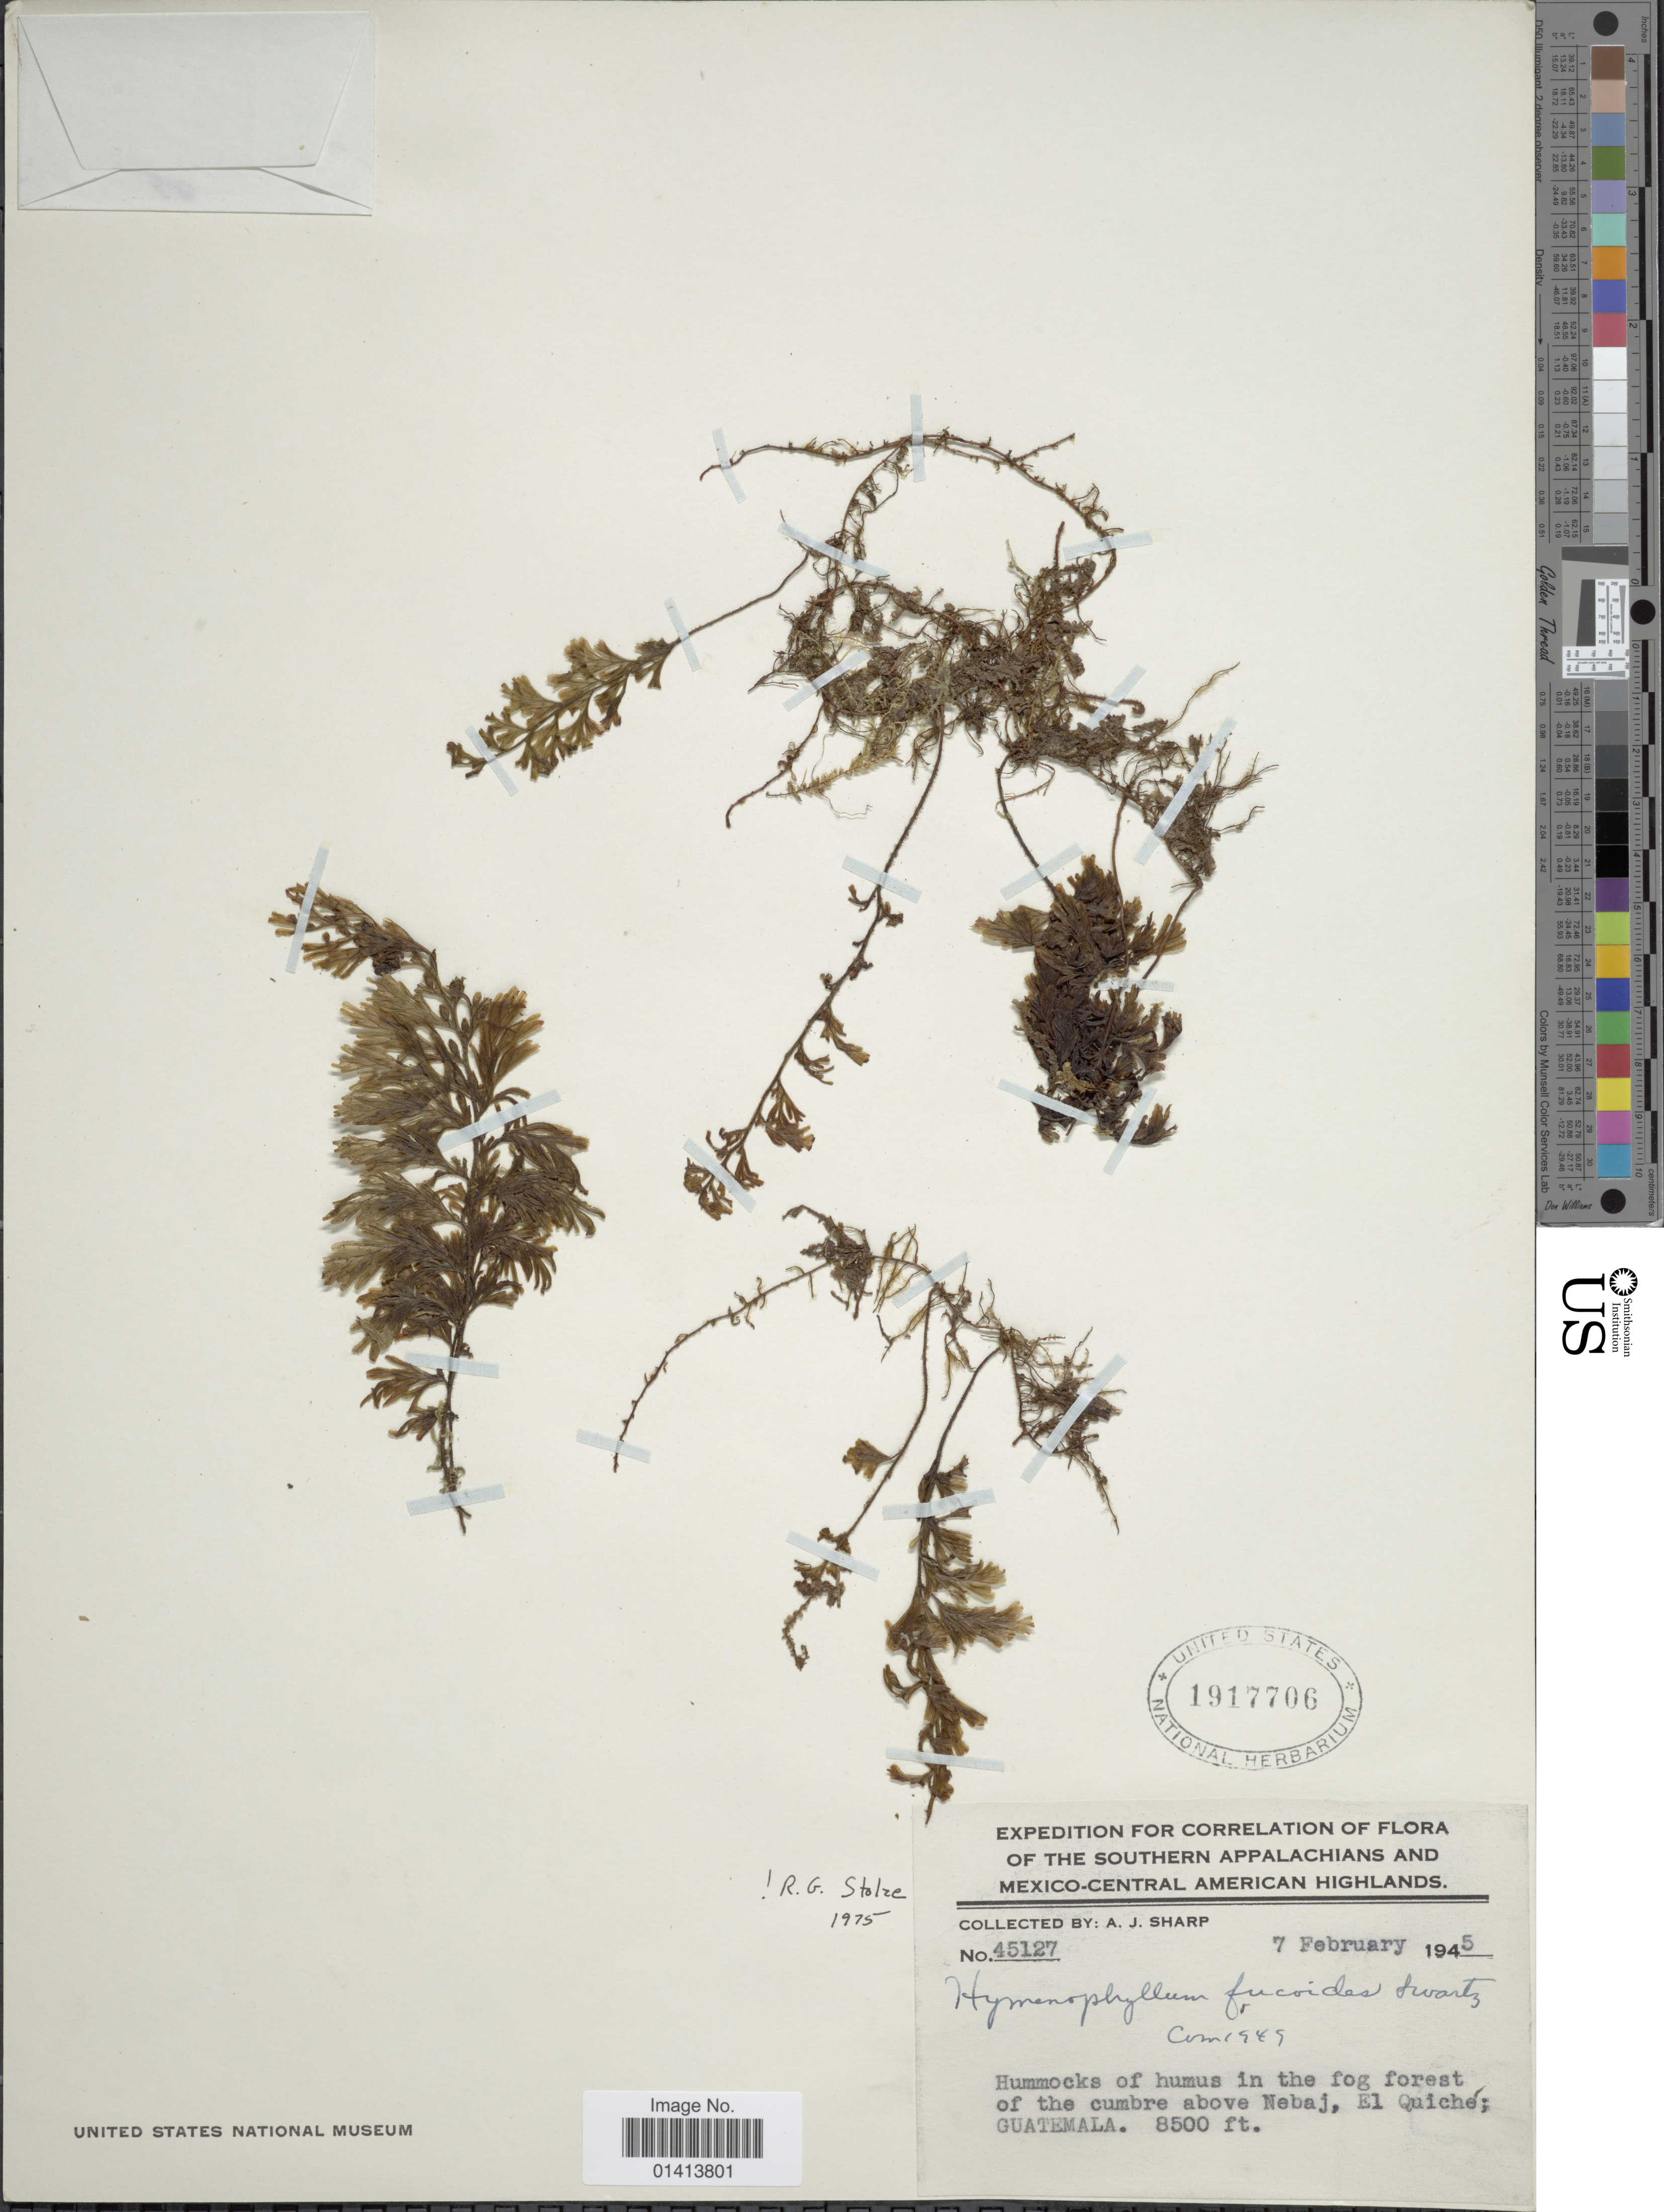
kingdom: Plantae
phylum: Tracheophyta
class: Polypodiopsida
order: Hymenophyllales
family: Hymenophyllaceae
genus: Hymenophyllum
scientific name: Hymenophyllum fucoides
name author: (Sw.) Sw.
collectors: A. J. Sharp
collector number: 45127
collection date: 1945-02-07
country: Guatemala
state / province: El Quiché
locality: Hummocks of humus in the fog forest of the cumbre above Nebaj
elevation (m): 2591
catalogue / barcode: US 1917706